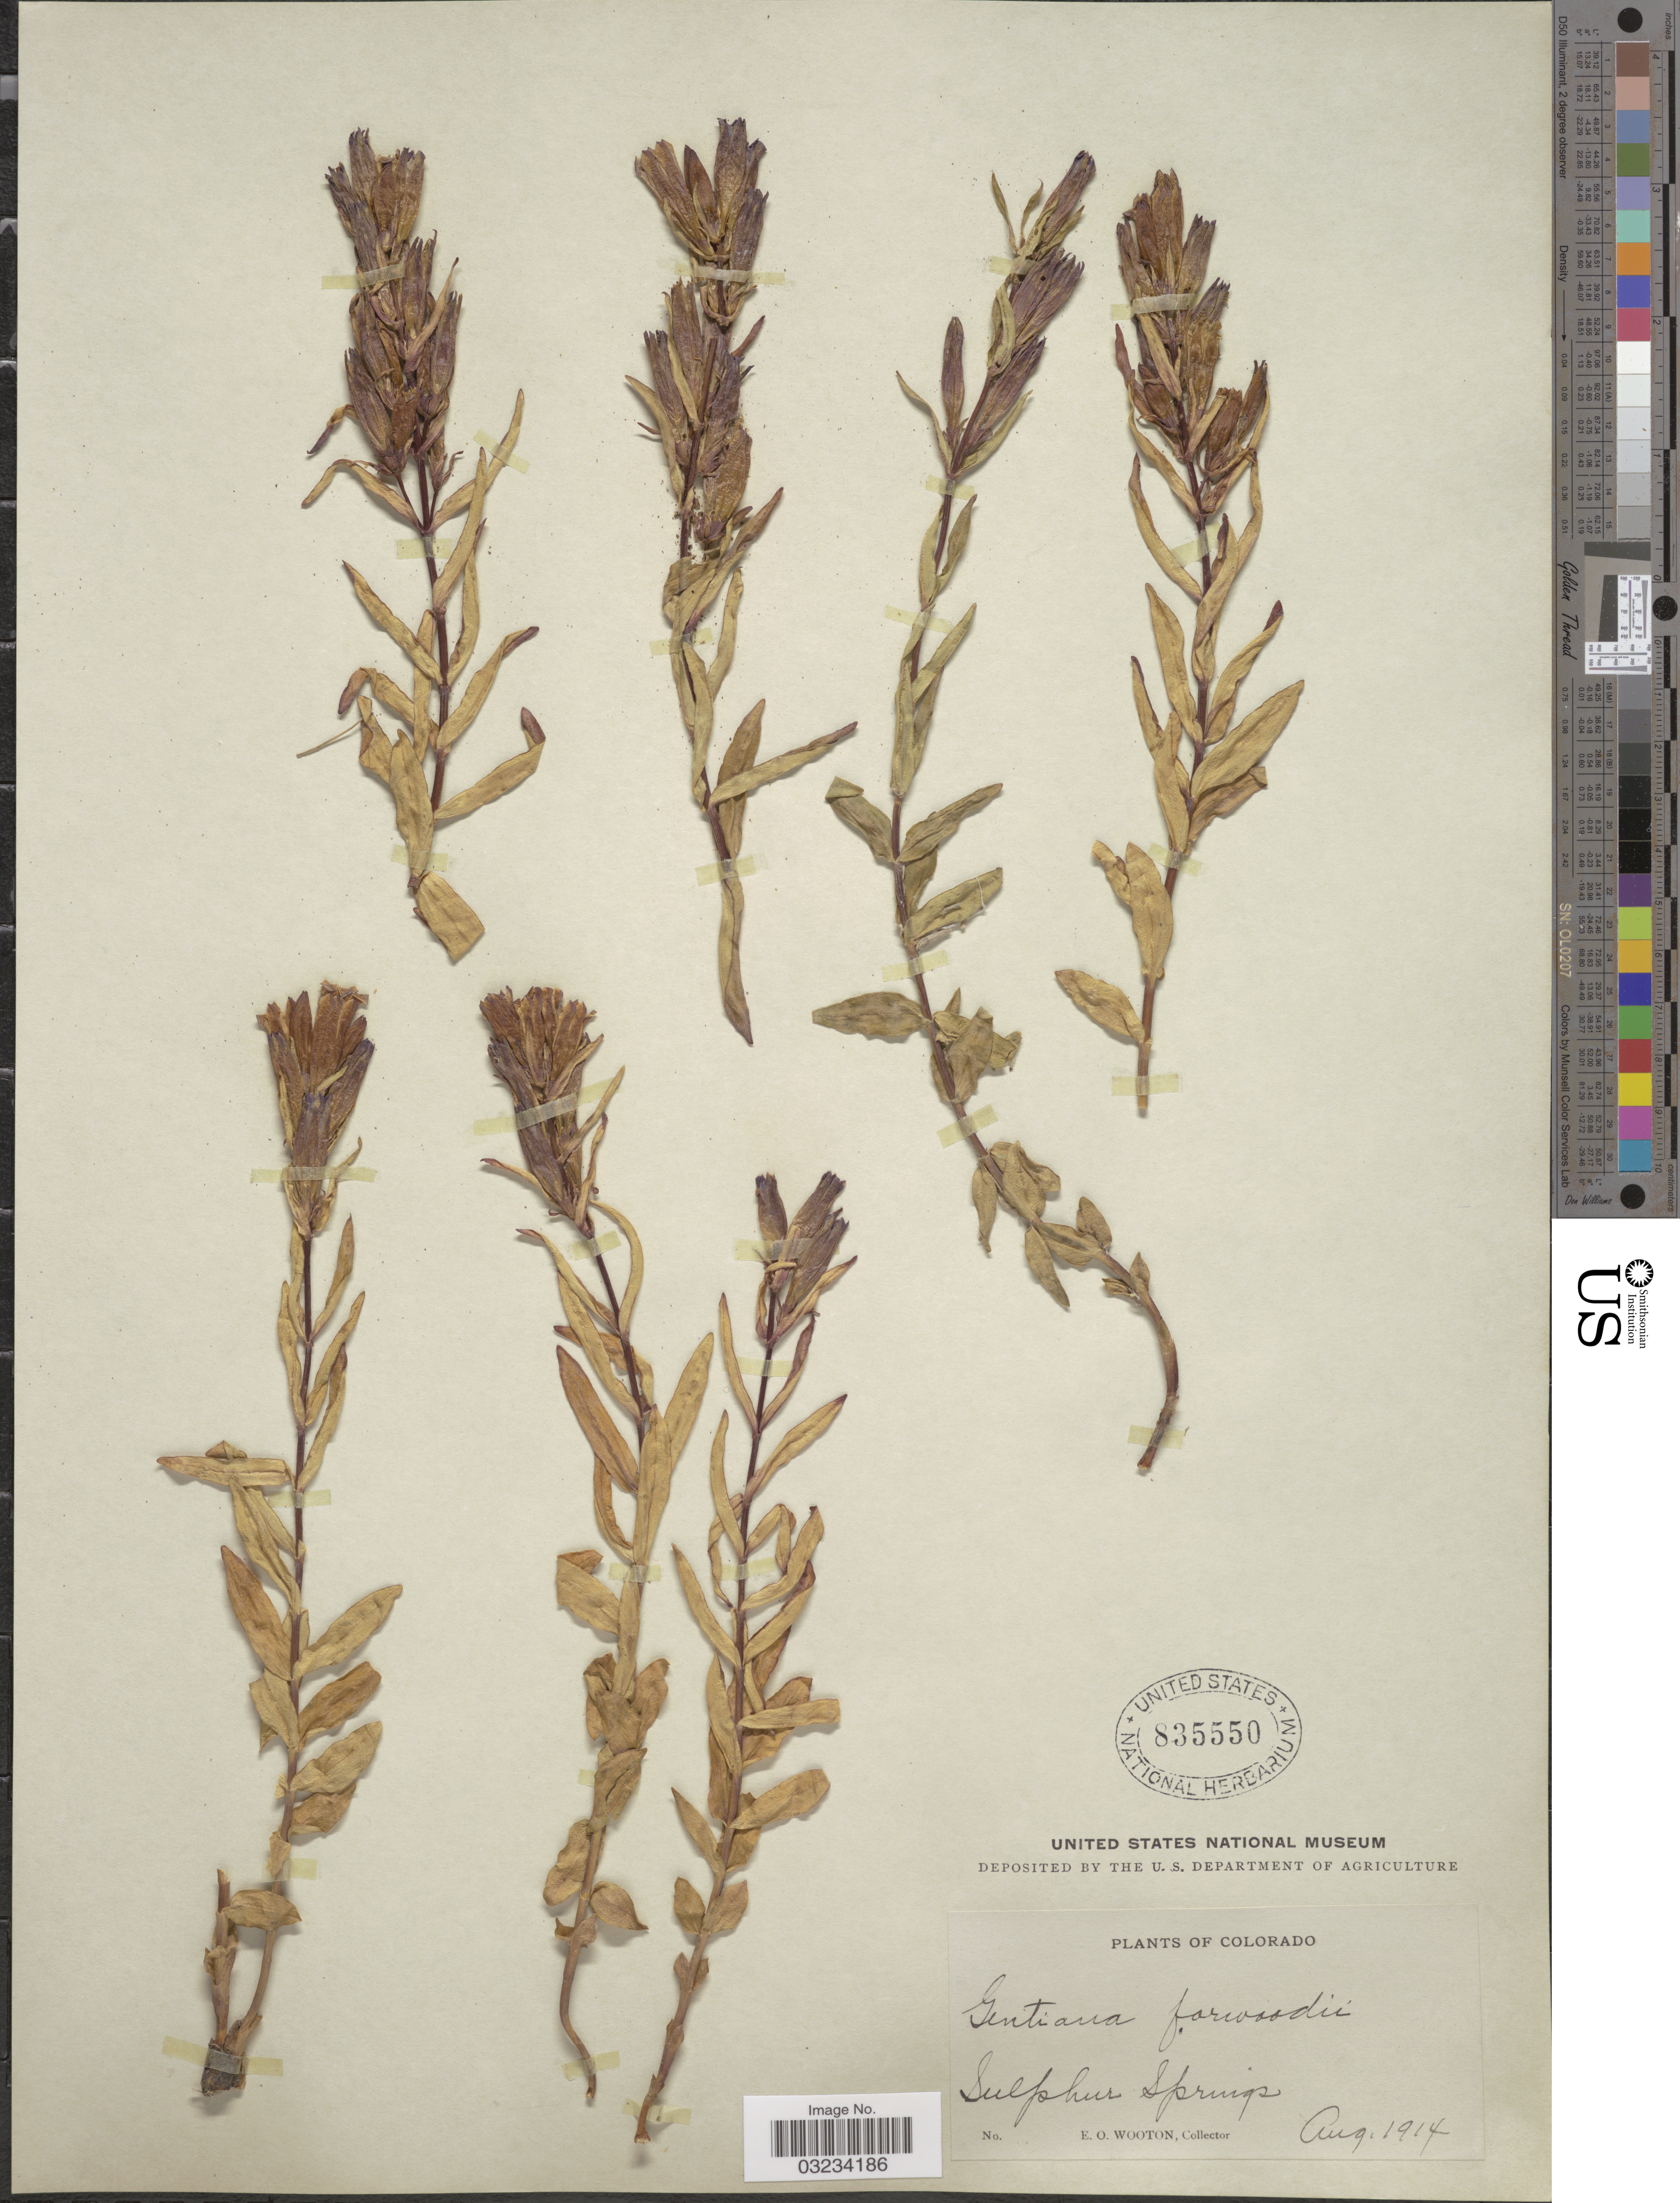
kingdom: Plantae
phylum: Tracheophyta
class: Magnoliopsida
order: Gentianales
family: Gentianaceae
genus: Gentiana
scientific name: Gentiana forwoodii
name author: A. Gray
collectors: E. O. Wooton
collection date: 1914-08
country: United States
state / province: Colorado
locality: Sulphur Springs.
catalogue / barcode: US 835550